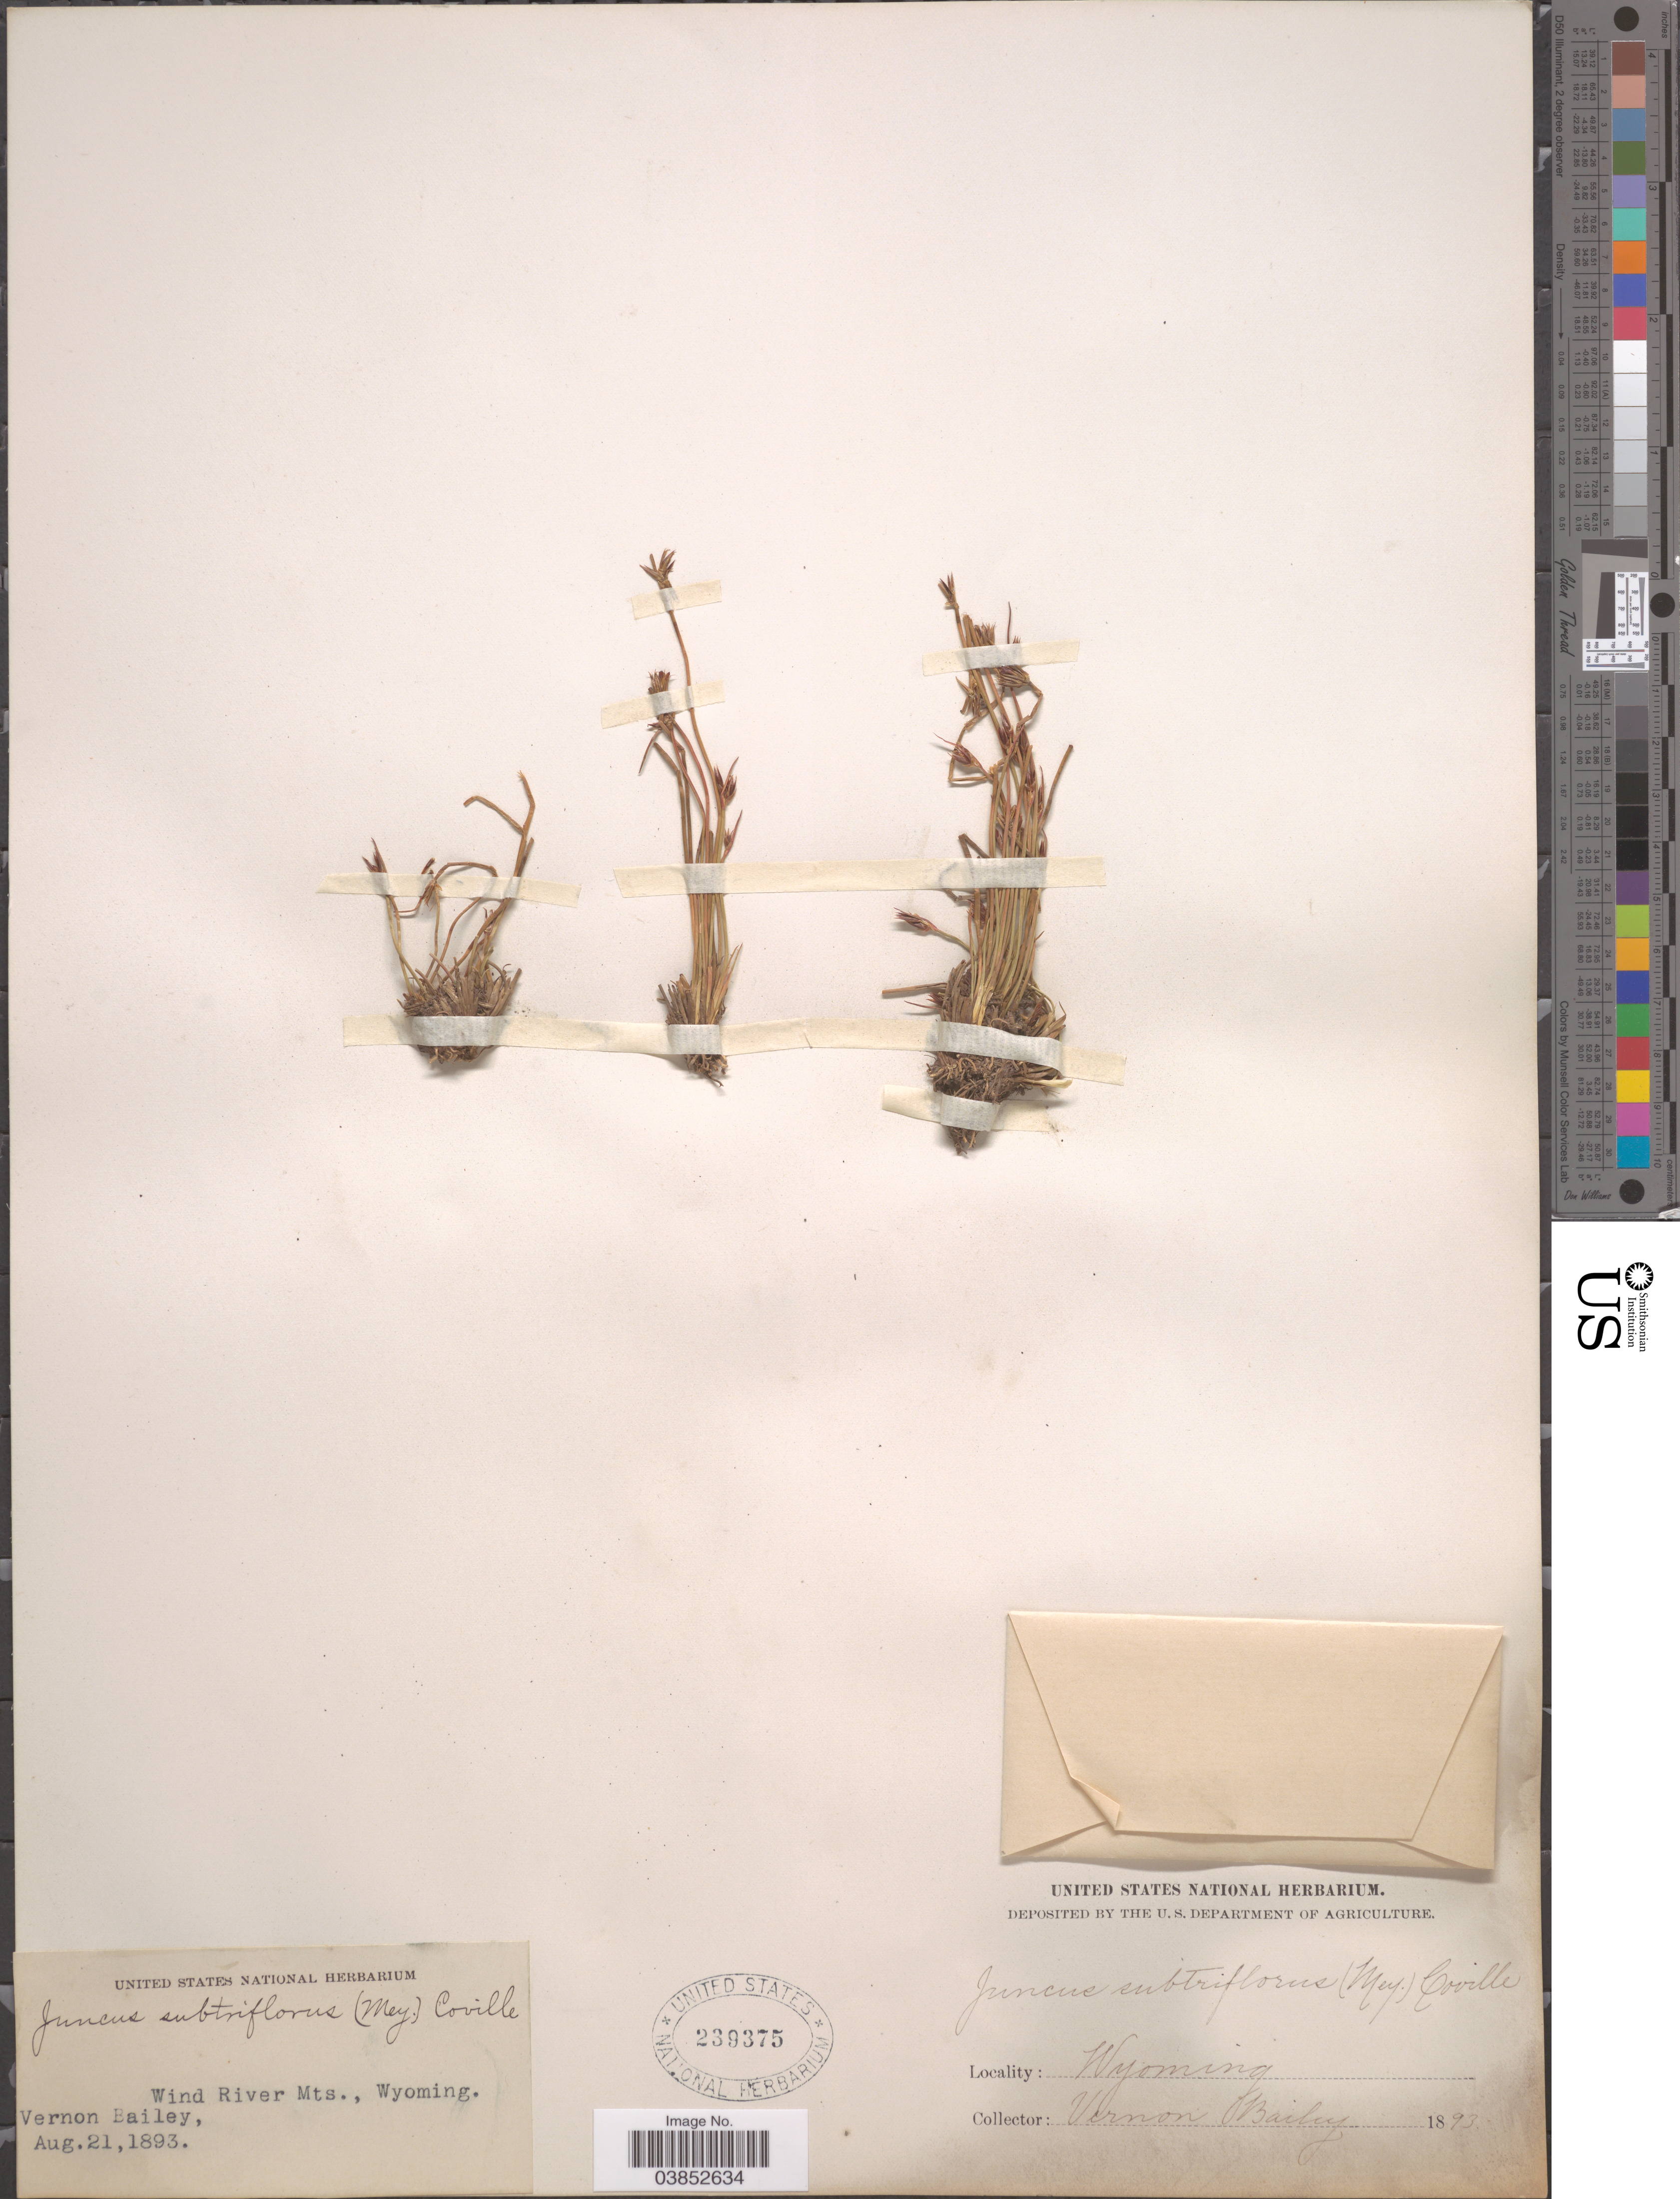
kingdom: Plantae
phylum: Tracheophyta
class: Liliopsida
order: Poales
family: Juncaceae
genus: Juncus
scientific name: Juncus drummondii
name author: E. Mey.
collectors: V. O. Bailey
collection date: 1893-08-21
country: United States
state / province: Wyoming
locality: Wind River Mts.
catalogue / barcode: US 239375